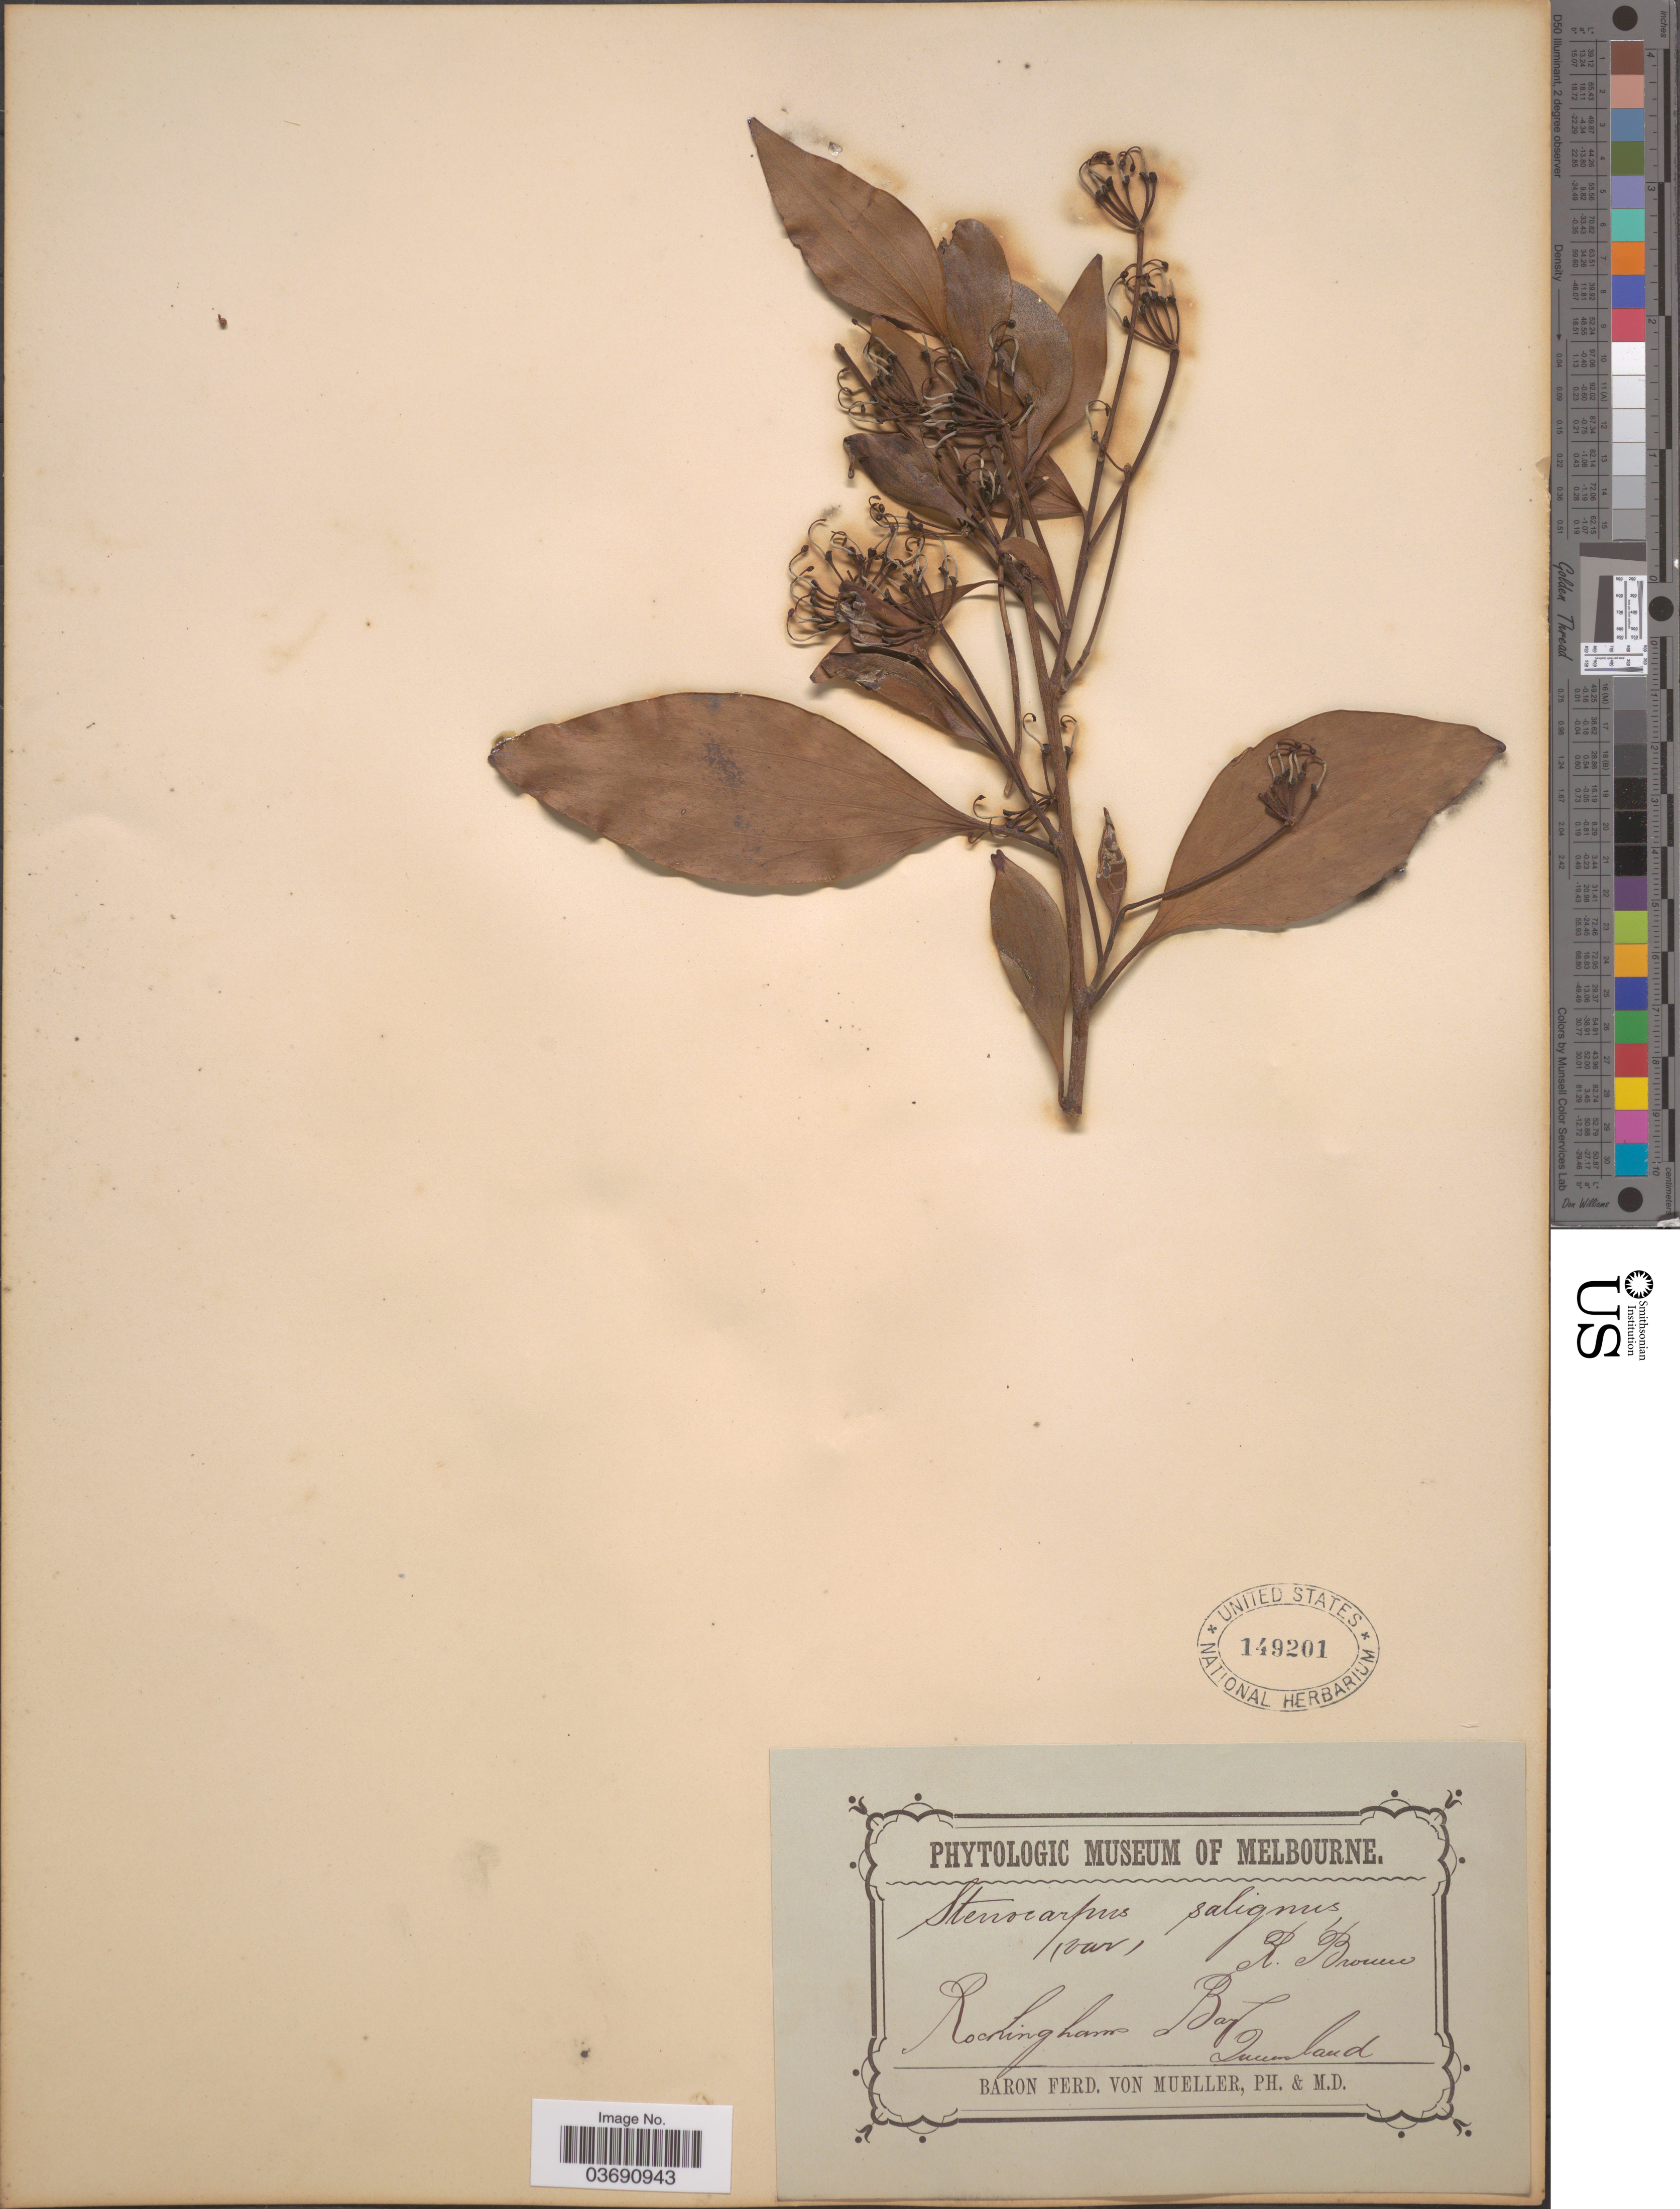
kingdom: Plantae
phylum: Tracheophyta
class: Magnoliopsida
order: Proteales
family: Proteaceae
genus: Stenocarpus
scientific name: Stenocarpus salignus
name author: R. Br.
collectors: F. Mueller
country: Australia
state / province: Queensland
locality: Rockingham Bay.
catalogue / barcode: US 149201